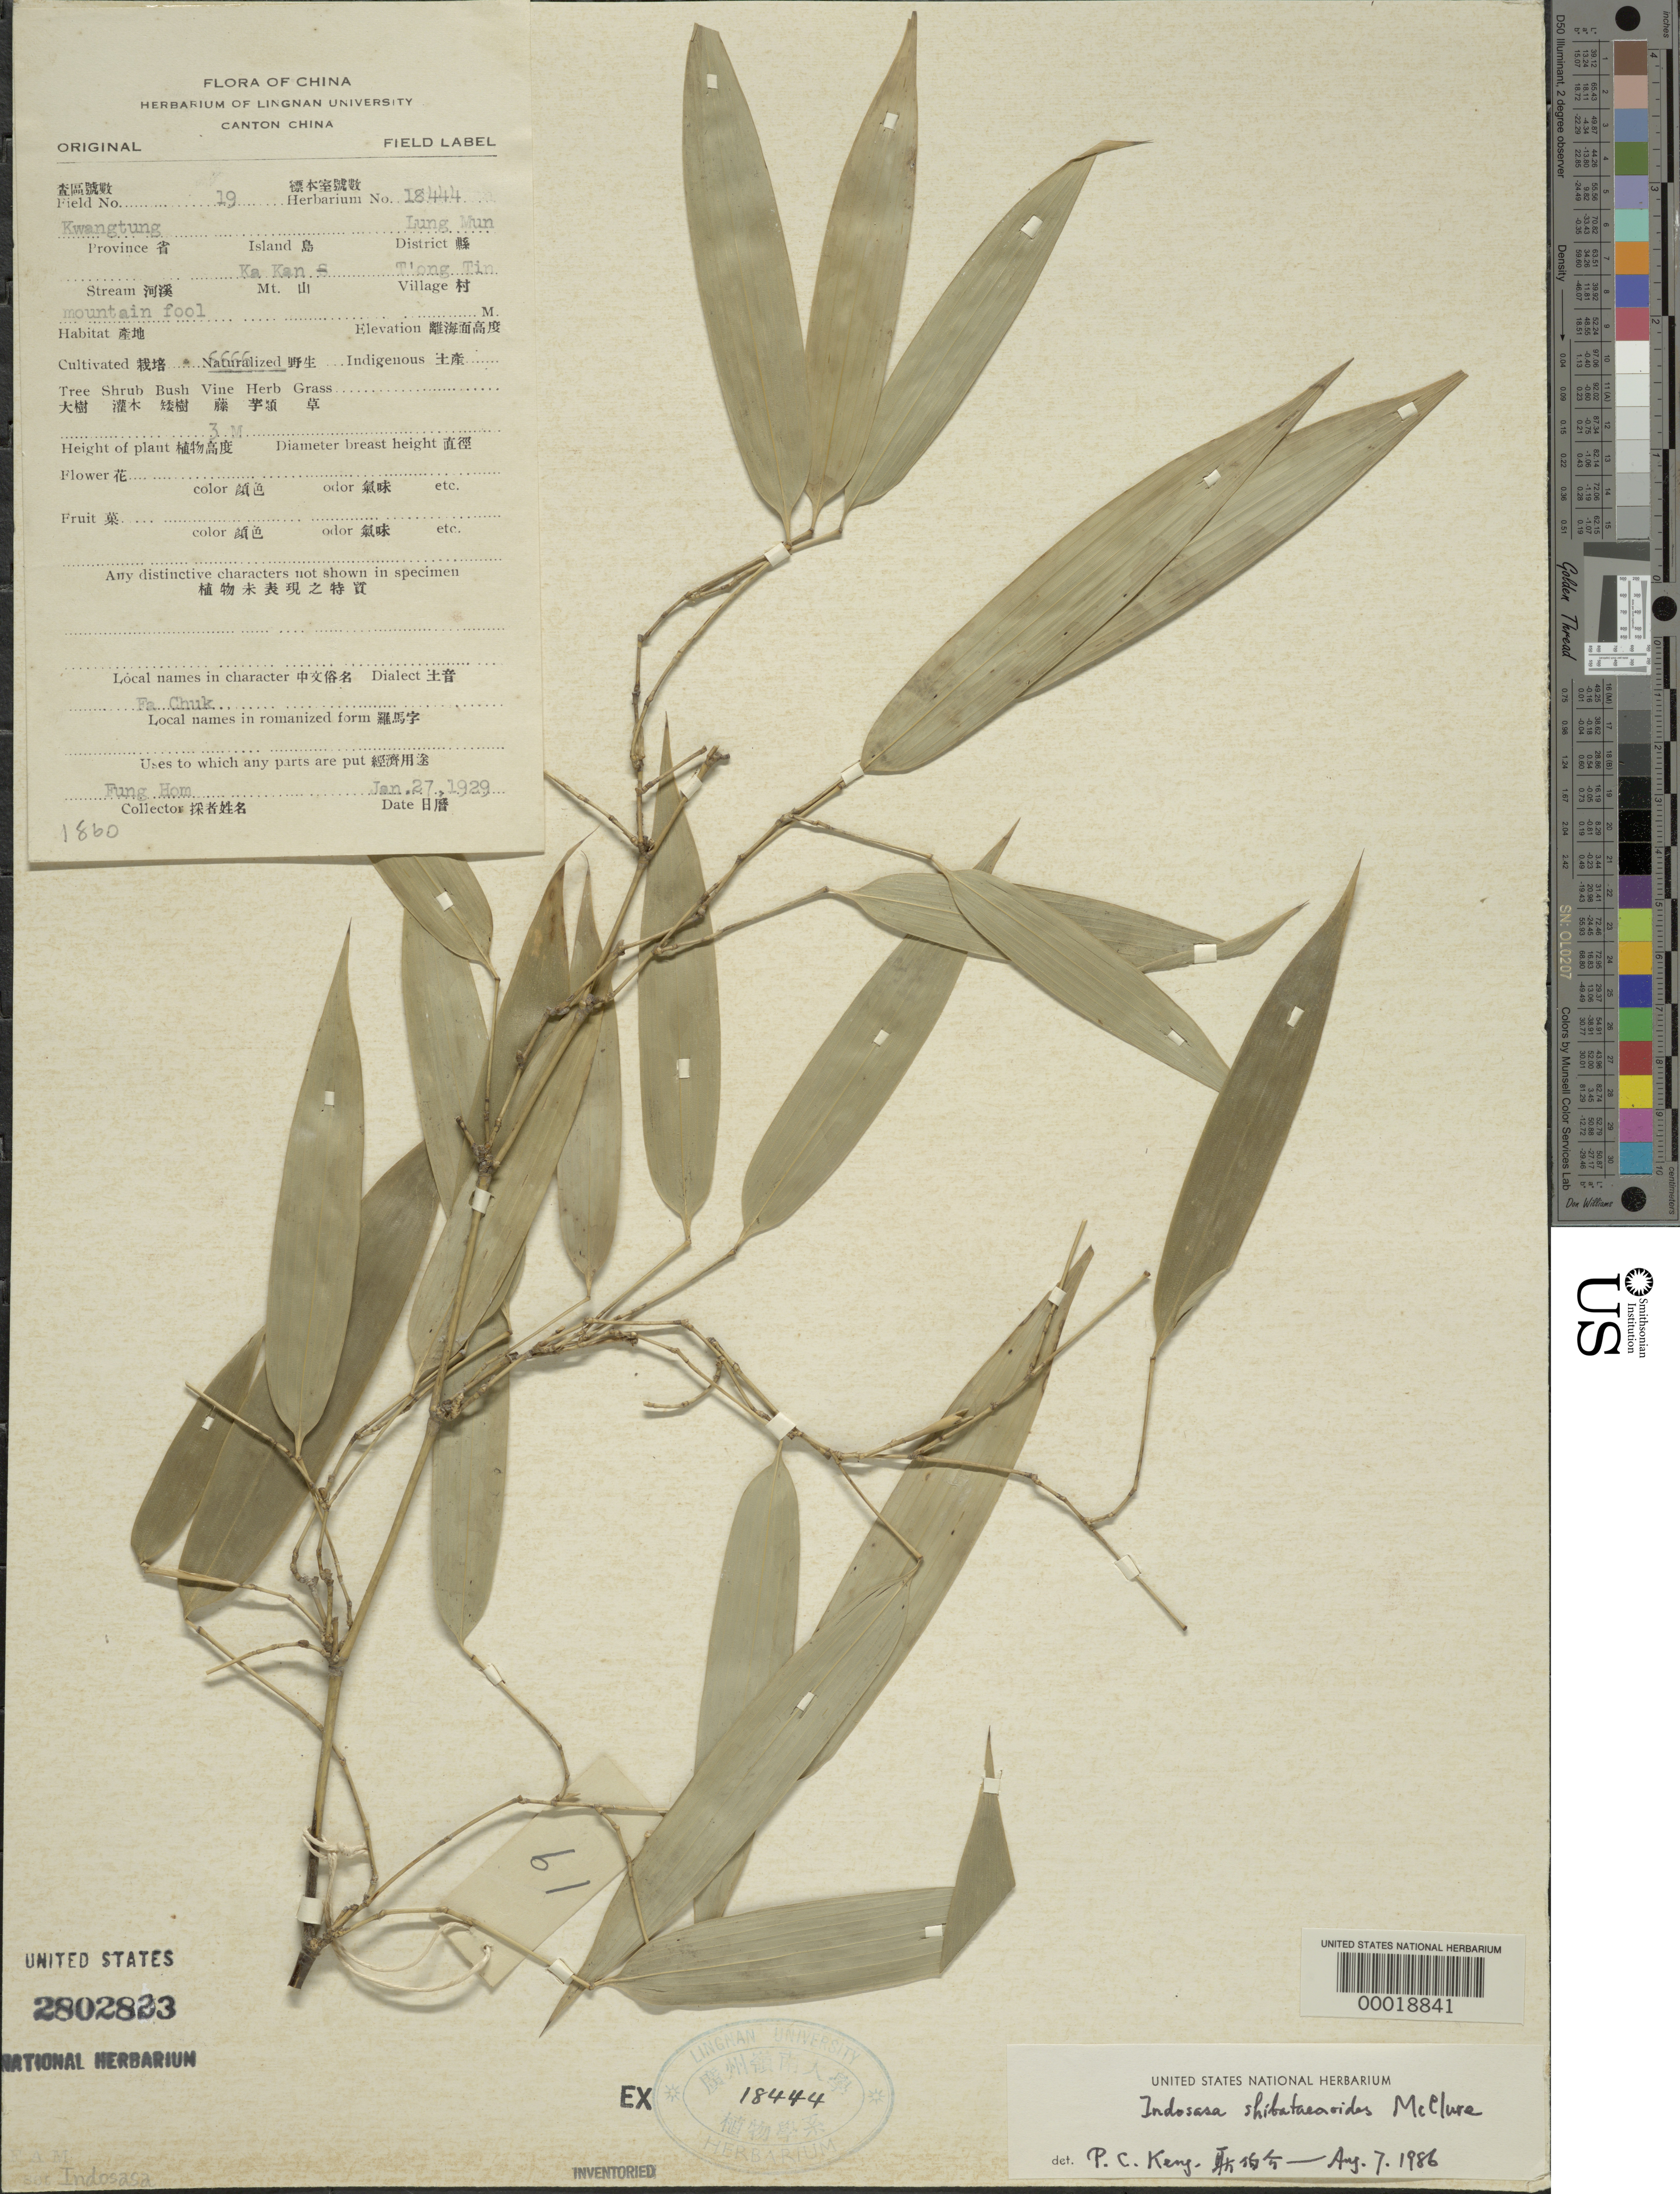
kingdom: Plantae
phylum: Tracheophyta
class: Liliopsida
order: Poales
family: Poaceae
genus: Indosasa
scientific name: Indosasa shibataeoides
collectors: H. L. Fung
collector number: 19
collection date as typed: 27 Jan 1929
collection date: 1929-01-27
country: China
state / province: Guangdong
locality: T'ong tin, ka kan mt.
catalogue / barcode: US 2802823